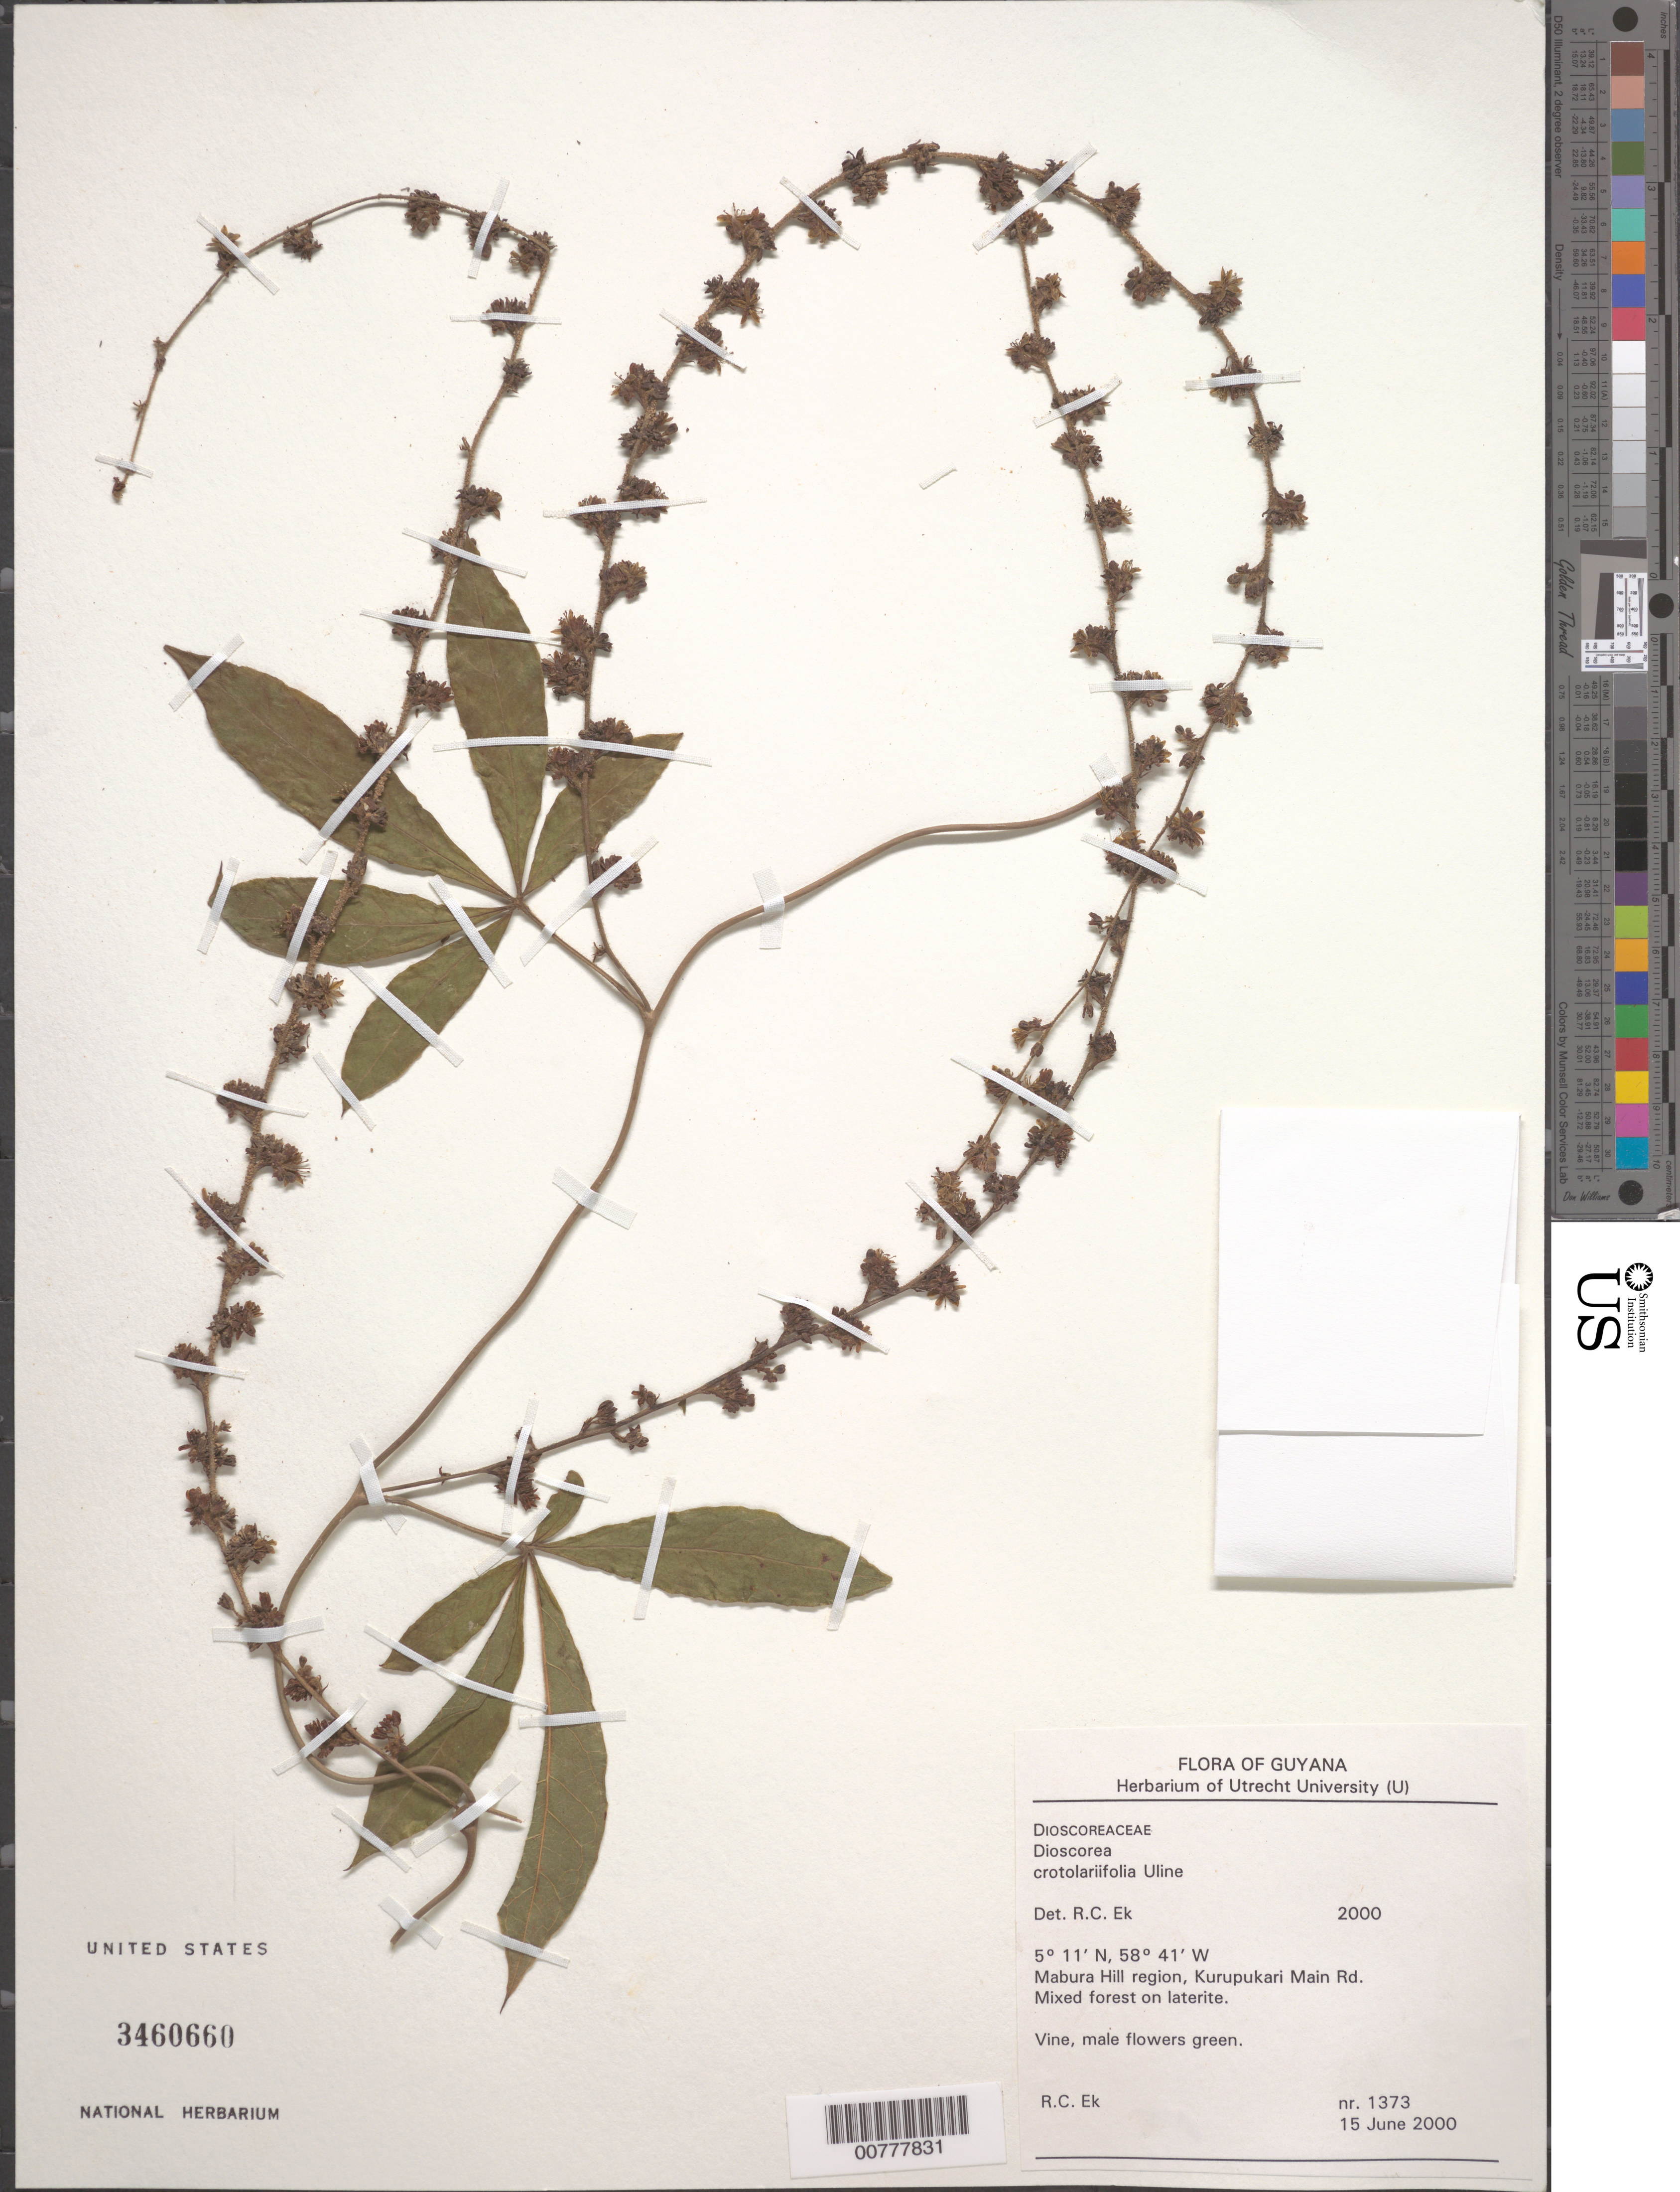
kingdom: Plantae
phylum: Tracheophyta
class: Liliopsida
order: Dioscoreales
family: Dioscoreaceae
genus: Dioscorea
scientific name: Dioscorea crotalariifolia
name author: Uline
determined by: Ek, R. C.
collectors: R. C. Ek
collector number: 1373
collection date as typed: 15-Jun-00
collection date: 2000-06-15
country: Guyana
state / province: U. Demerara-Berbice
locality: Mabura Hill region, Kurupukari Main Rd.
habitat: Mixed forest on laterite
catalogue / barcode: US 3460660